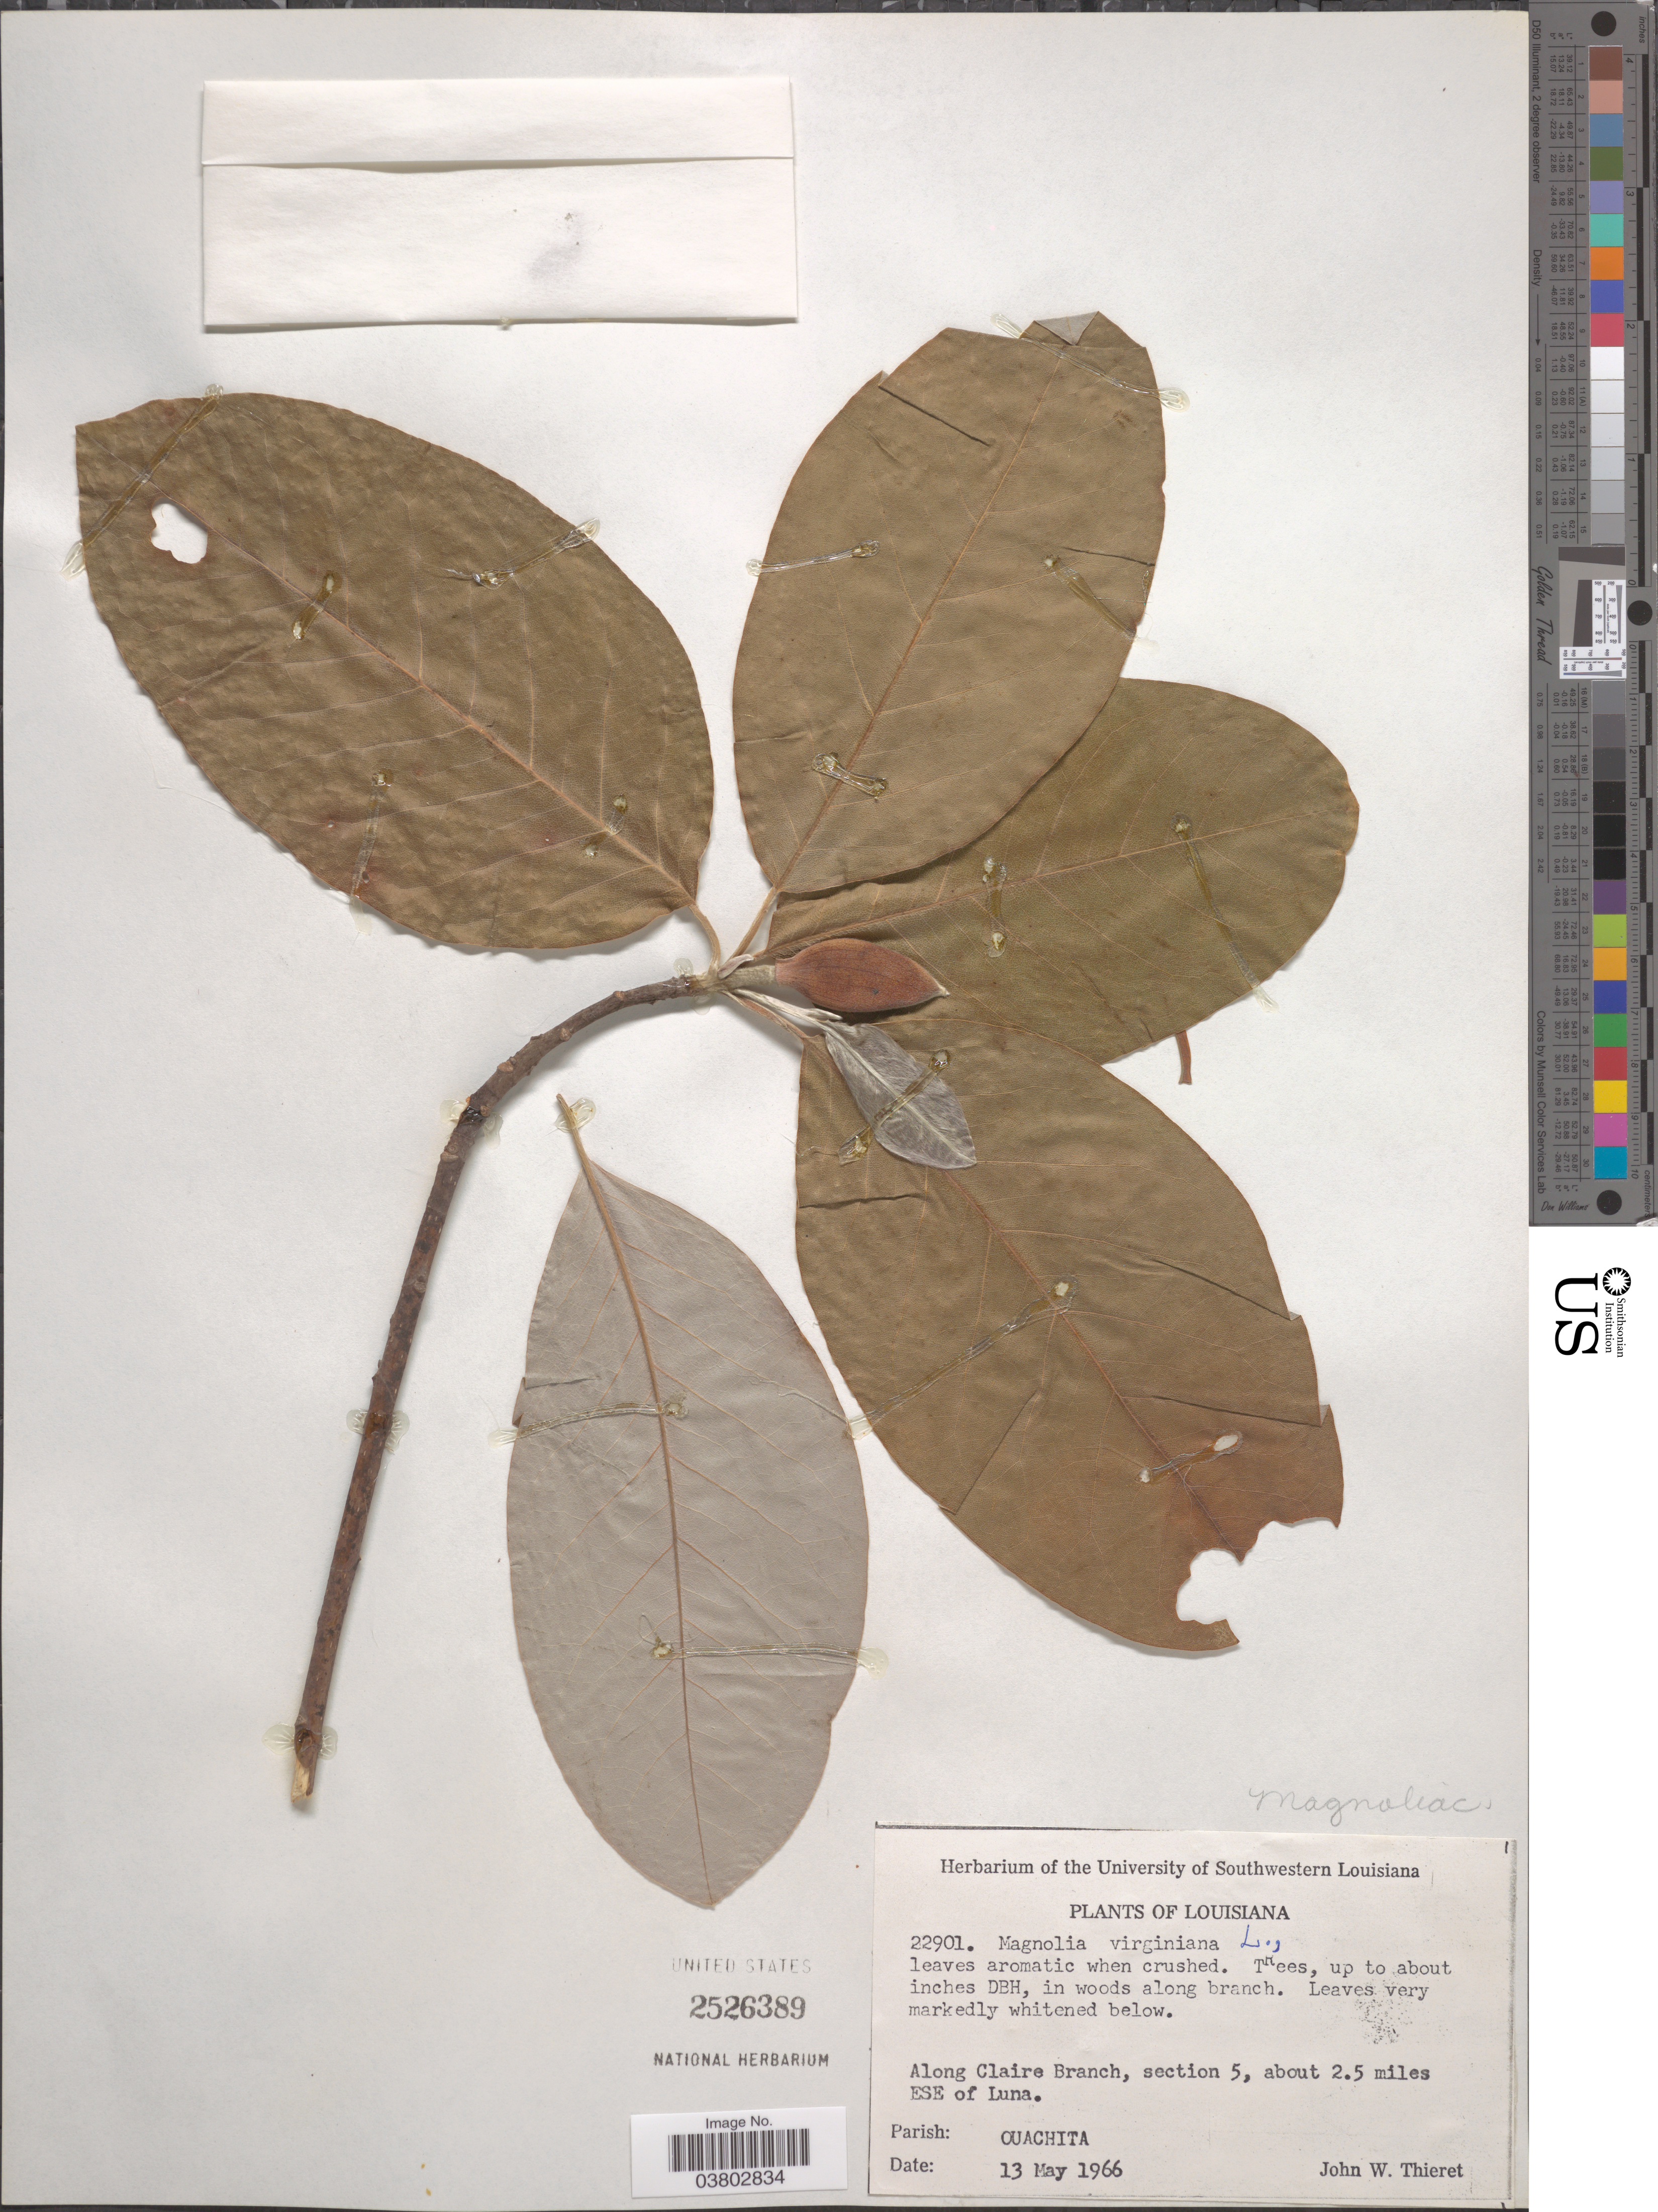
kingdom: Plantae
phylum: Tracheophyta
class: Magnoliopsida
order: Magnoliales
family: Magnoliaceae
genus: Magnolia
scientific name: Magnolia virginiana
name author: L.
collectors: J. W. Thieret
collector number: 22901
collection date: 1966-05-13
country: United States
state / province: Louisiana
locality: Along Claire Branch, section 5, about 2.5 miles ESE of Luna. Parish: Ouachita [unsure placement].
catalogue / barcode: US 2526389